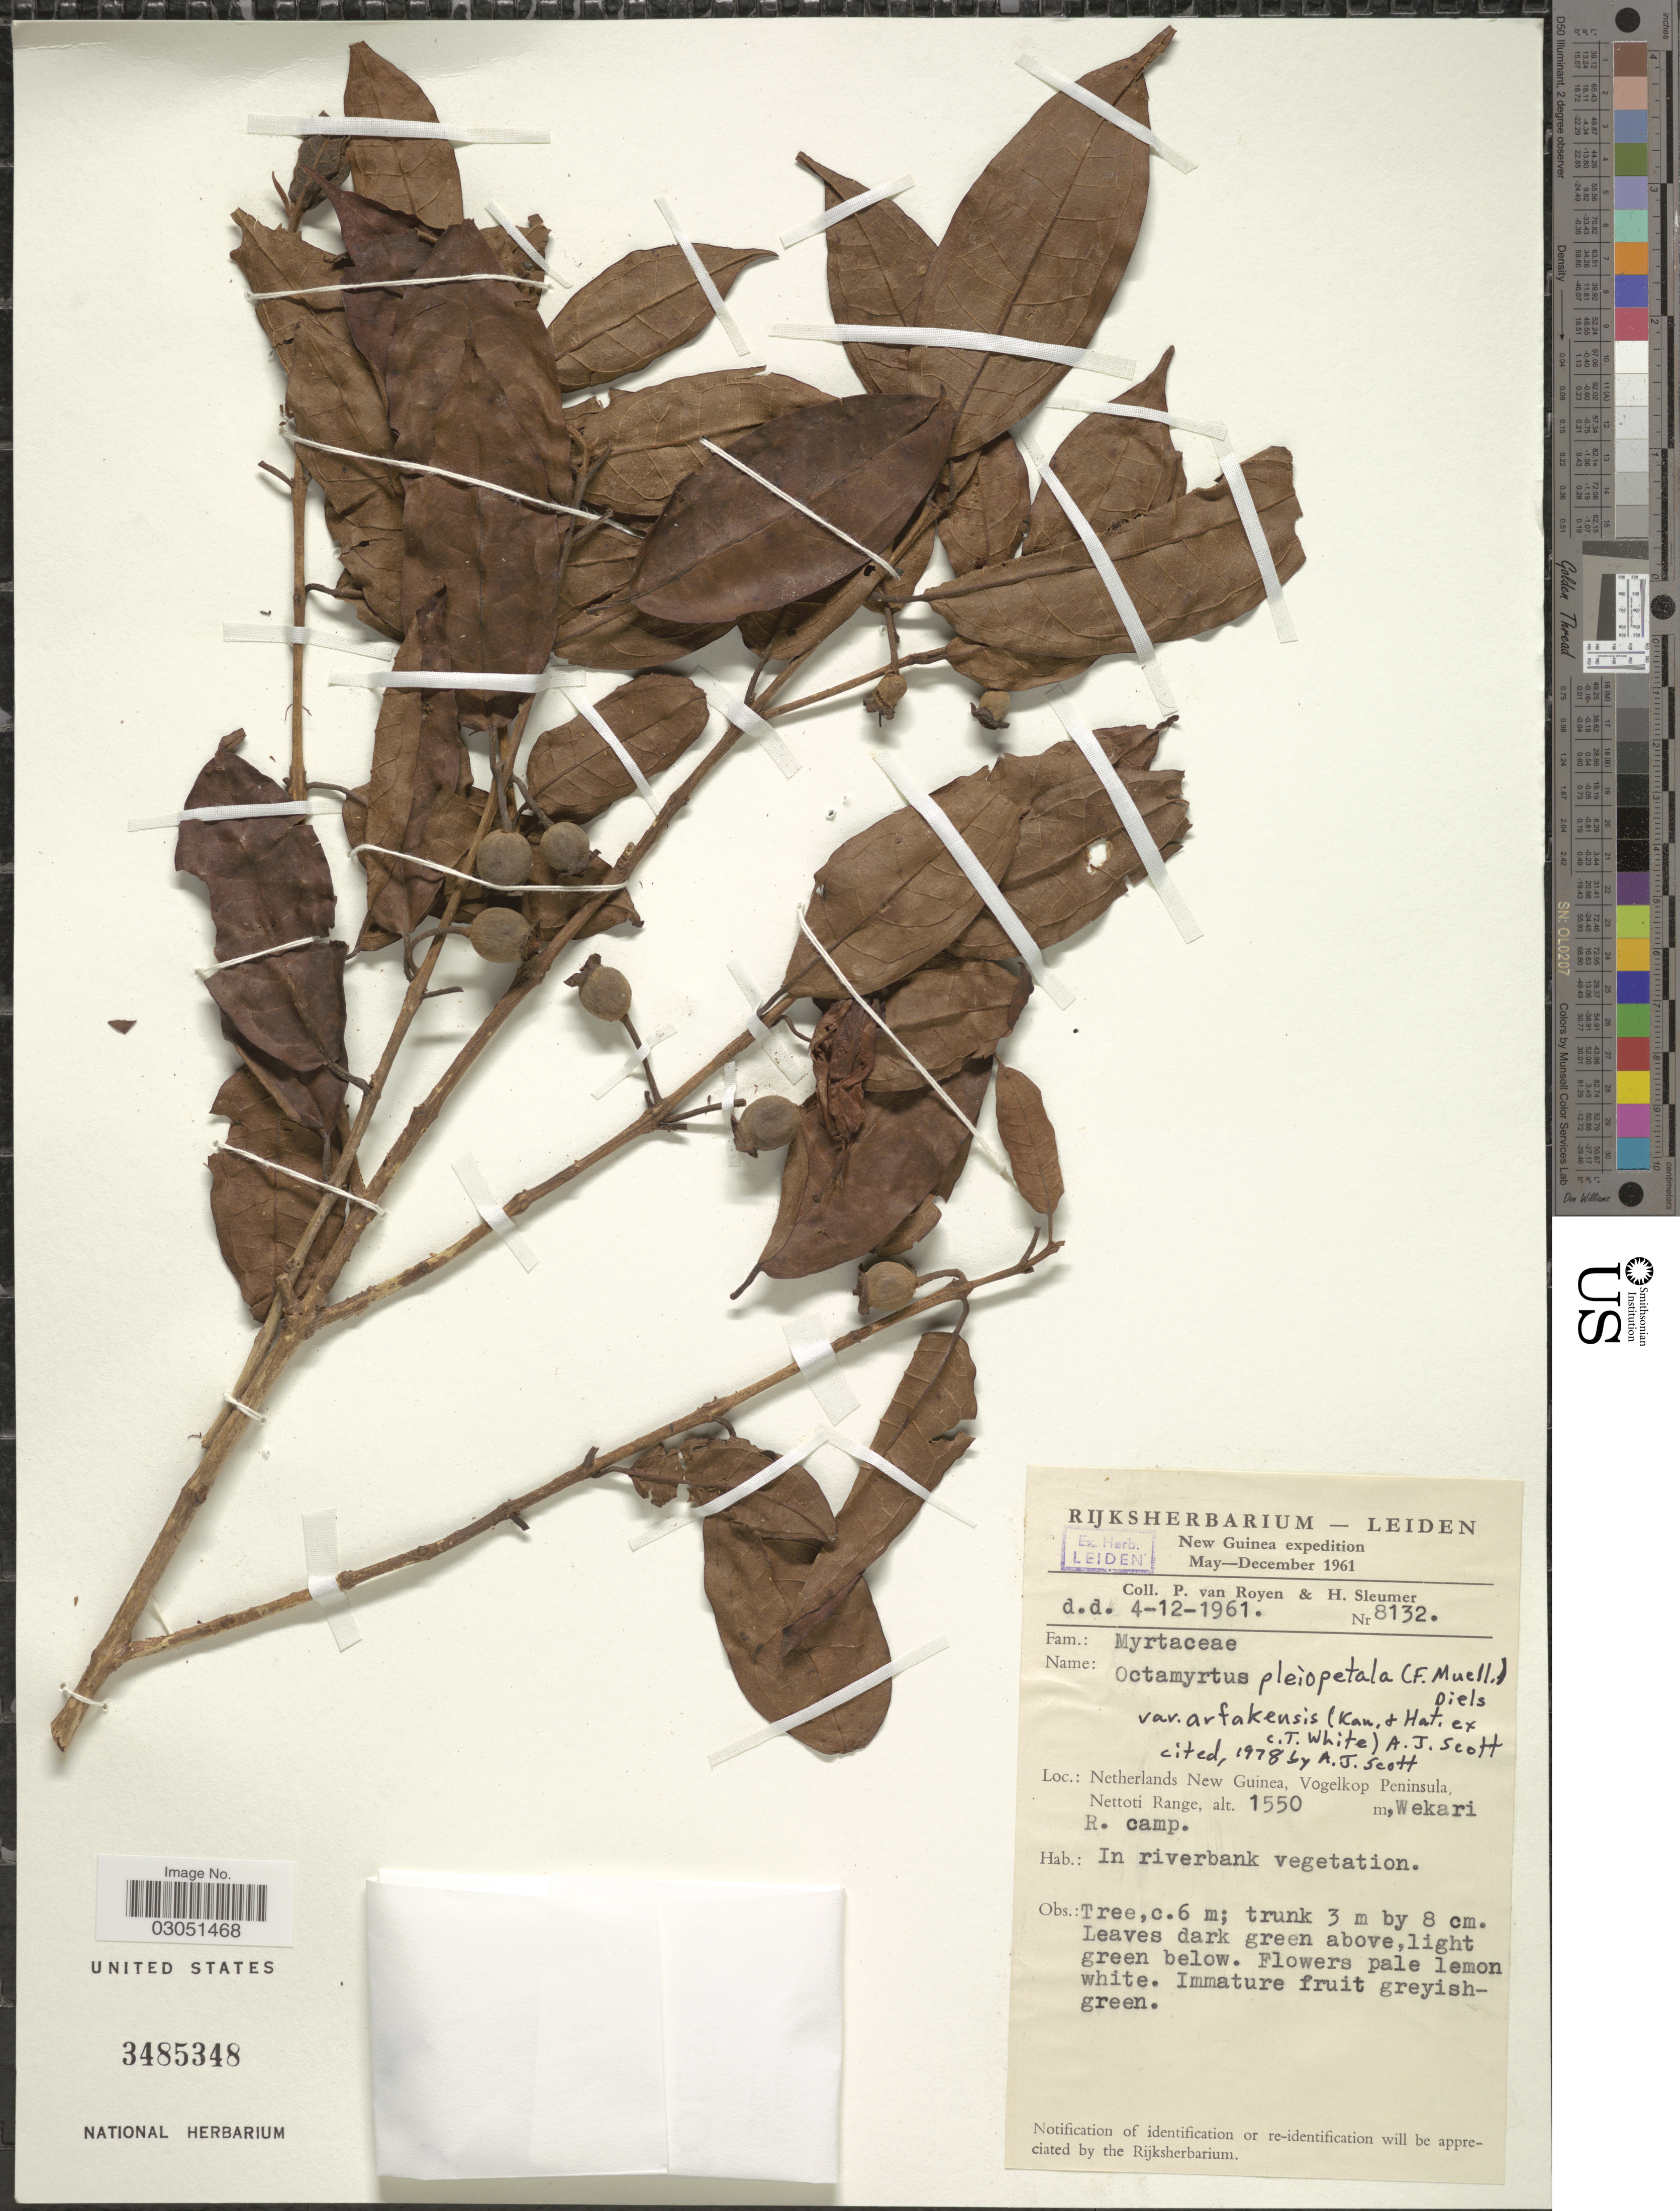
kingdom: Plantae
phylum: Tracheophyta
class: Magnoliopsida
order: Myrtales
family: Myrtaceae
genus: Octamyrtus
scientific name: Octamyrtus pleiopetala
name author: Diels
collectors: P. van Royen & H. O. Sleumer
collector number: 8132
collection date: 1961-12-04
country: Indonesia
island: New Guinea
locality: Netherlands New Guinea, Vogelkop Peninsula, Nettoti Range, Wekari R. camp.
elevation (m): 1550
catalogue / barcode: US 3485348